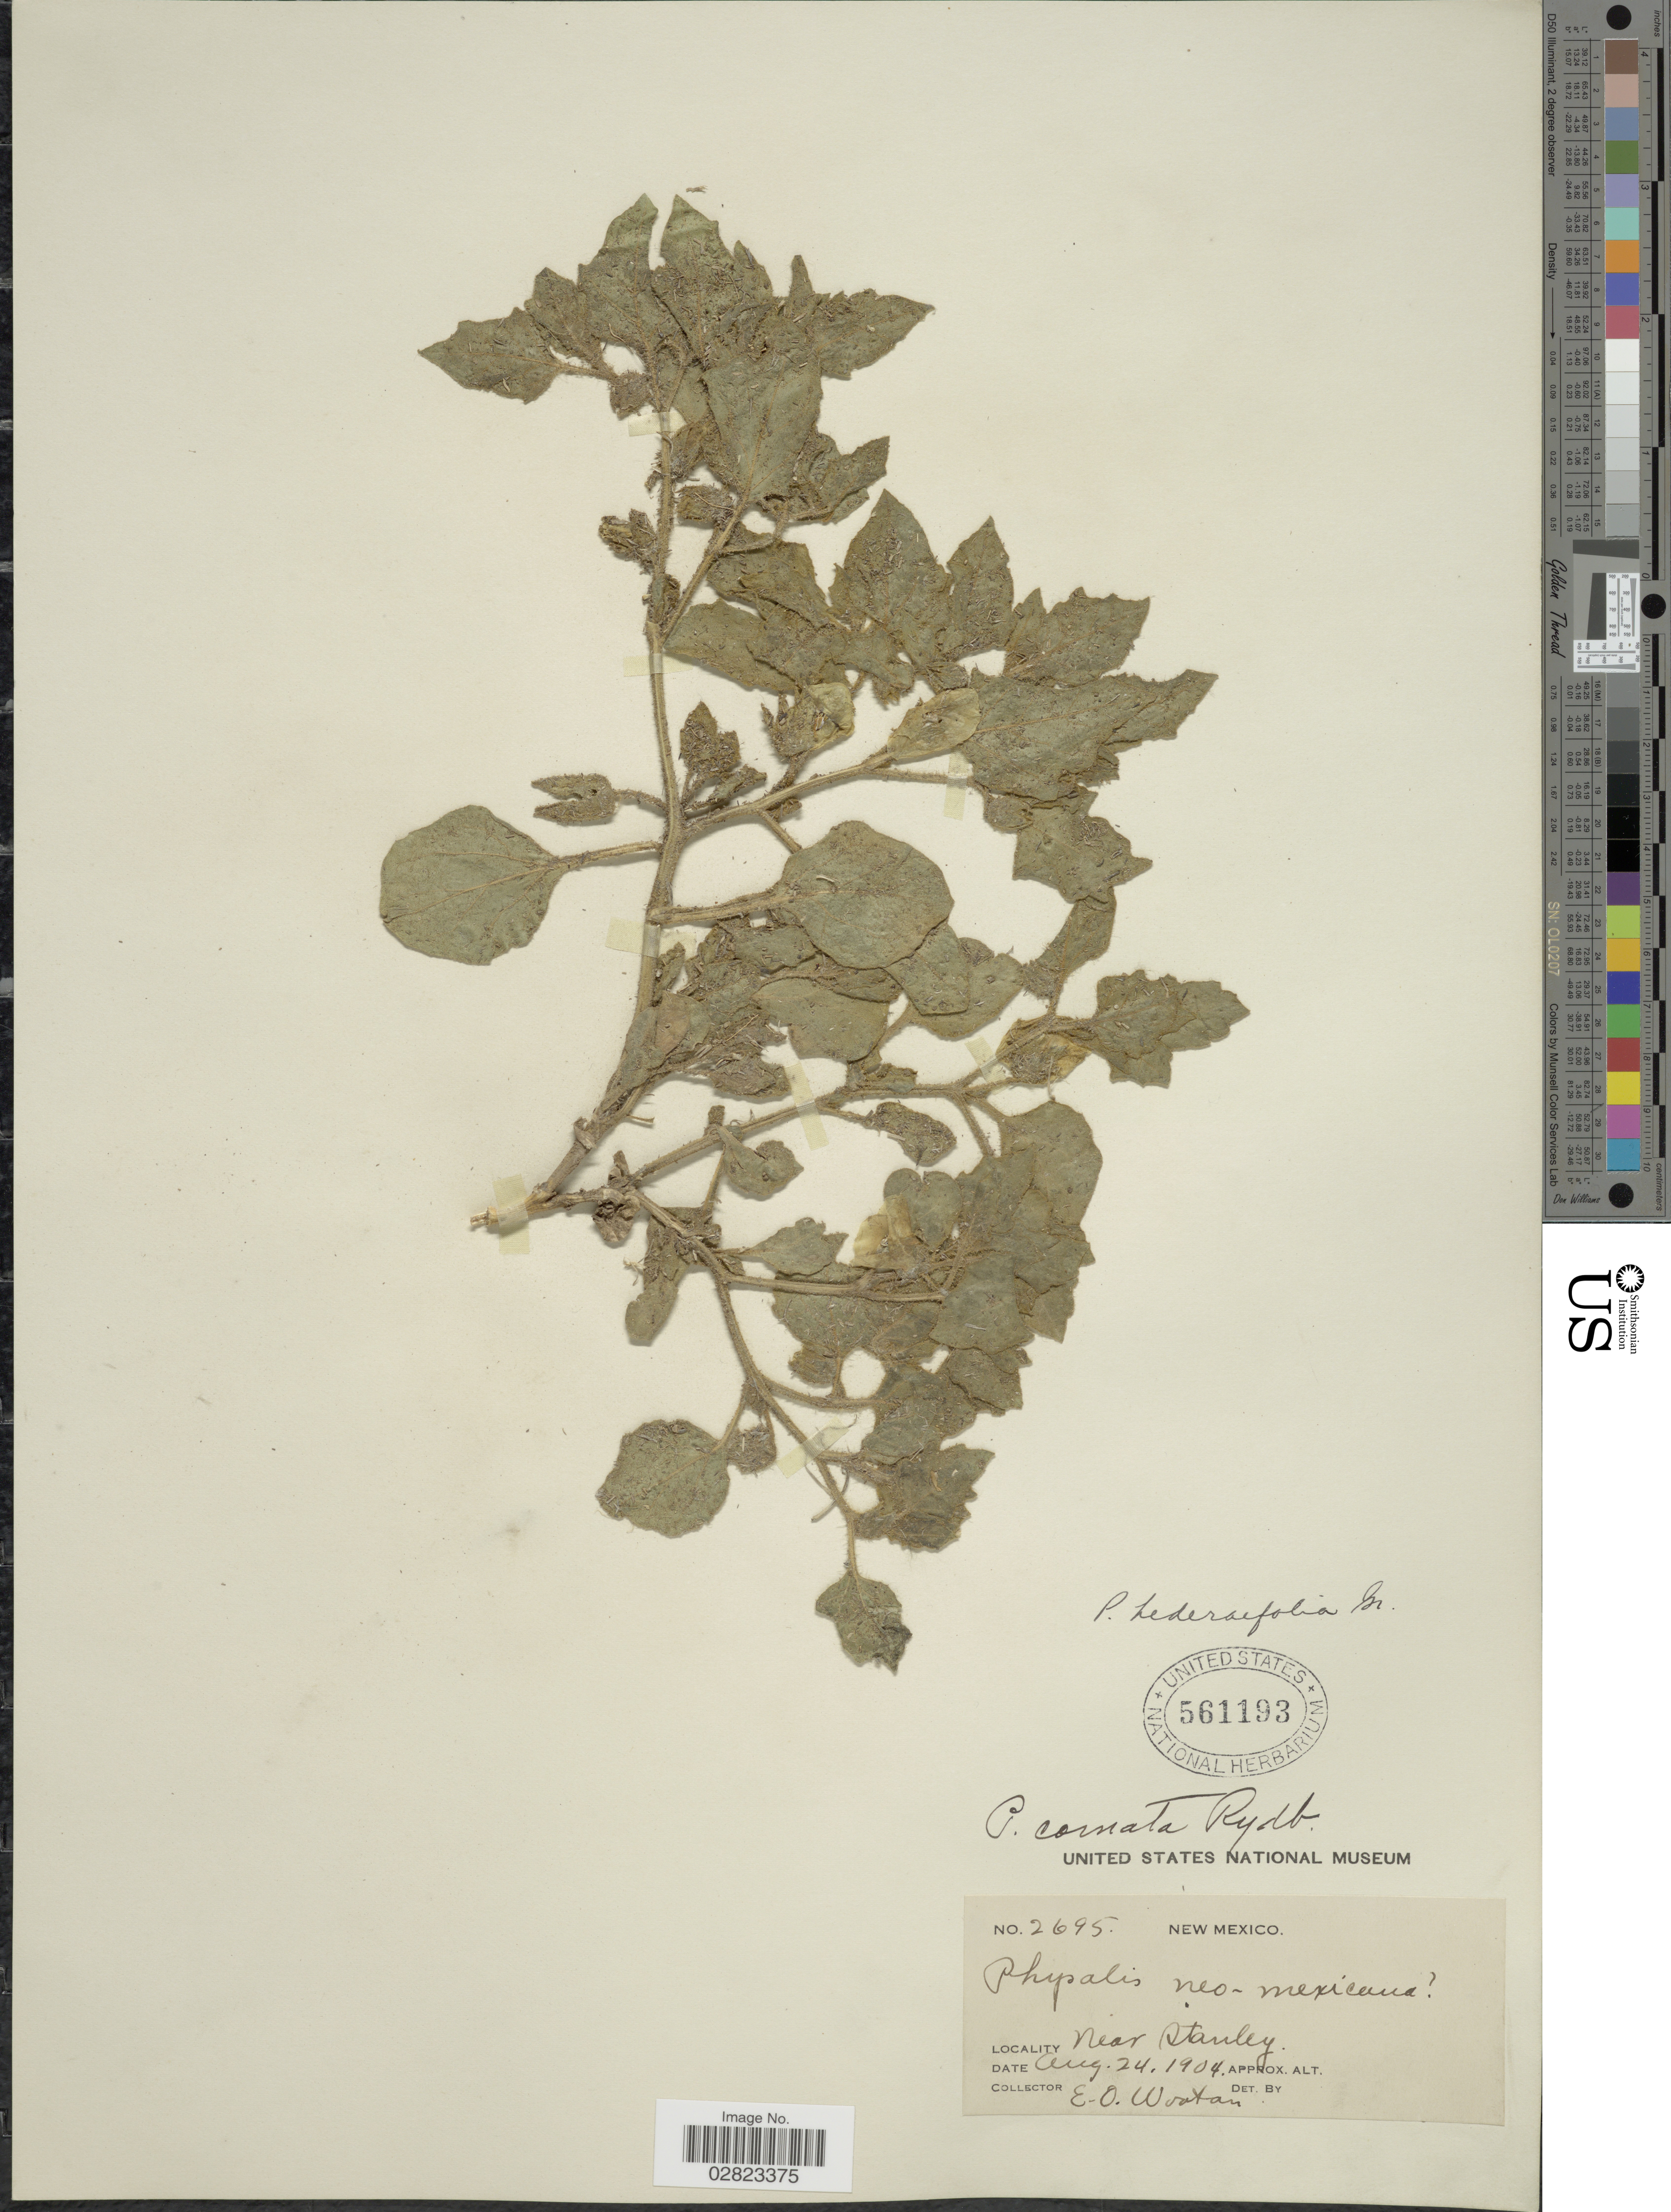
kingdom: Plantae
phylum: Tracheophyta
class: Magnoliopsida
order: Solanales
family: Solanaceae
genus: Physalis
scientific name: Physalis hederifolia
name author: A. Gray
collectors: E. O. Wooton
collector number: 2695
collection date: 1904-08-24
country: United States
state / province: New Mexico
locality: Near Stanley.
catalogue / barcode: US 561193